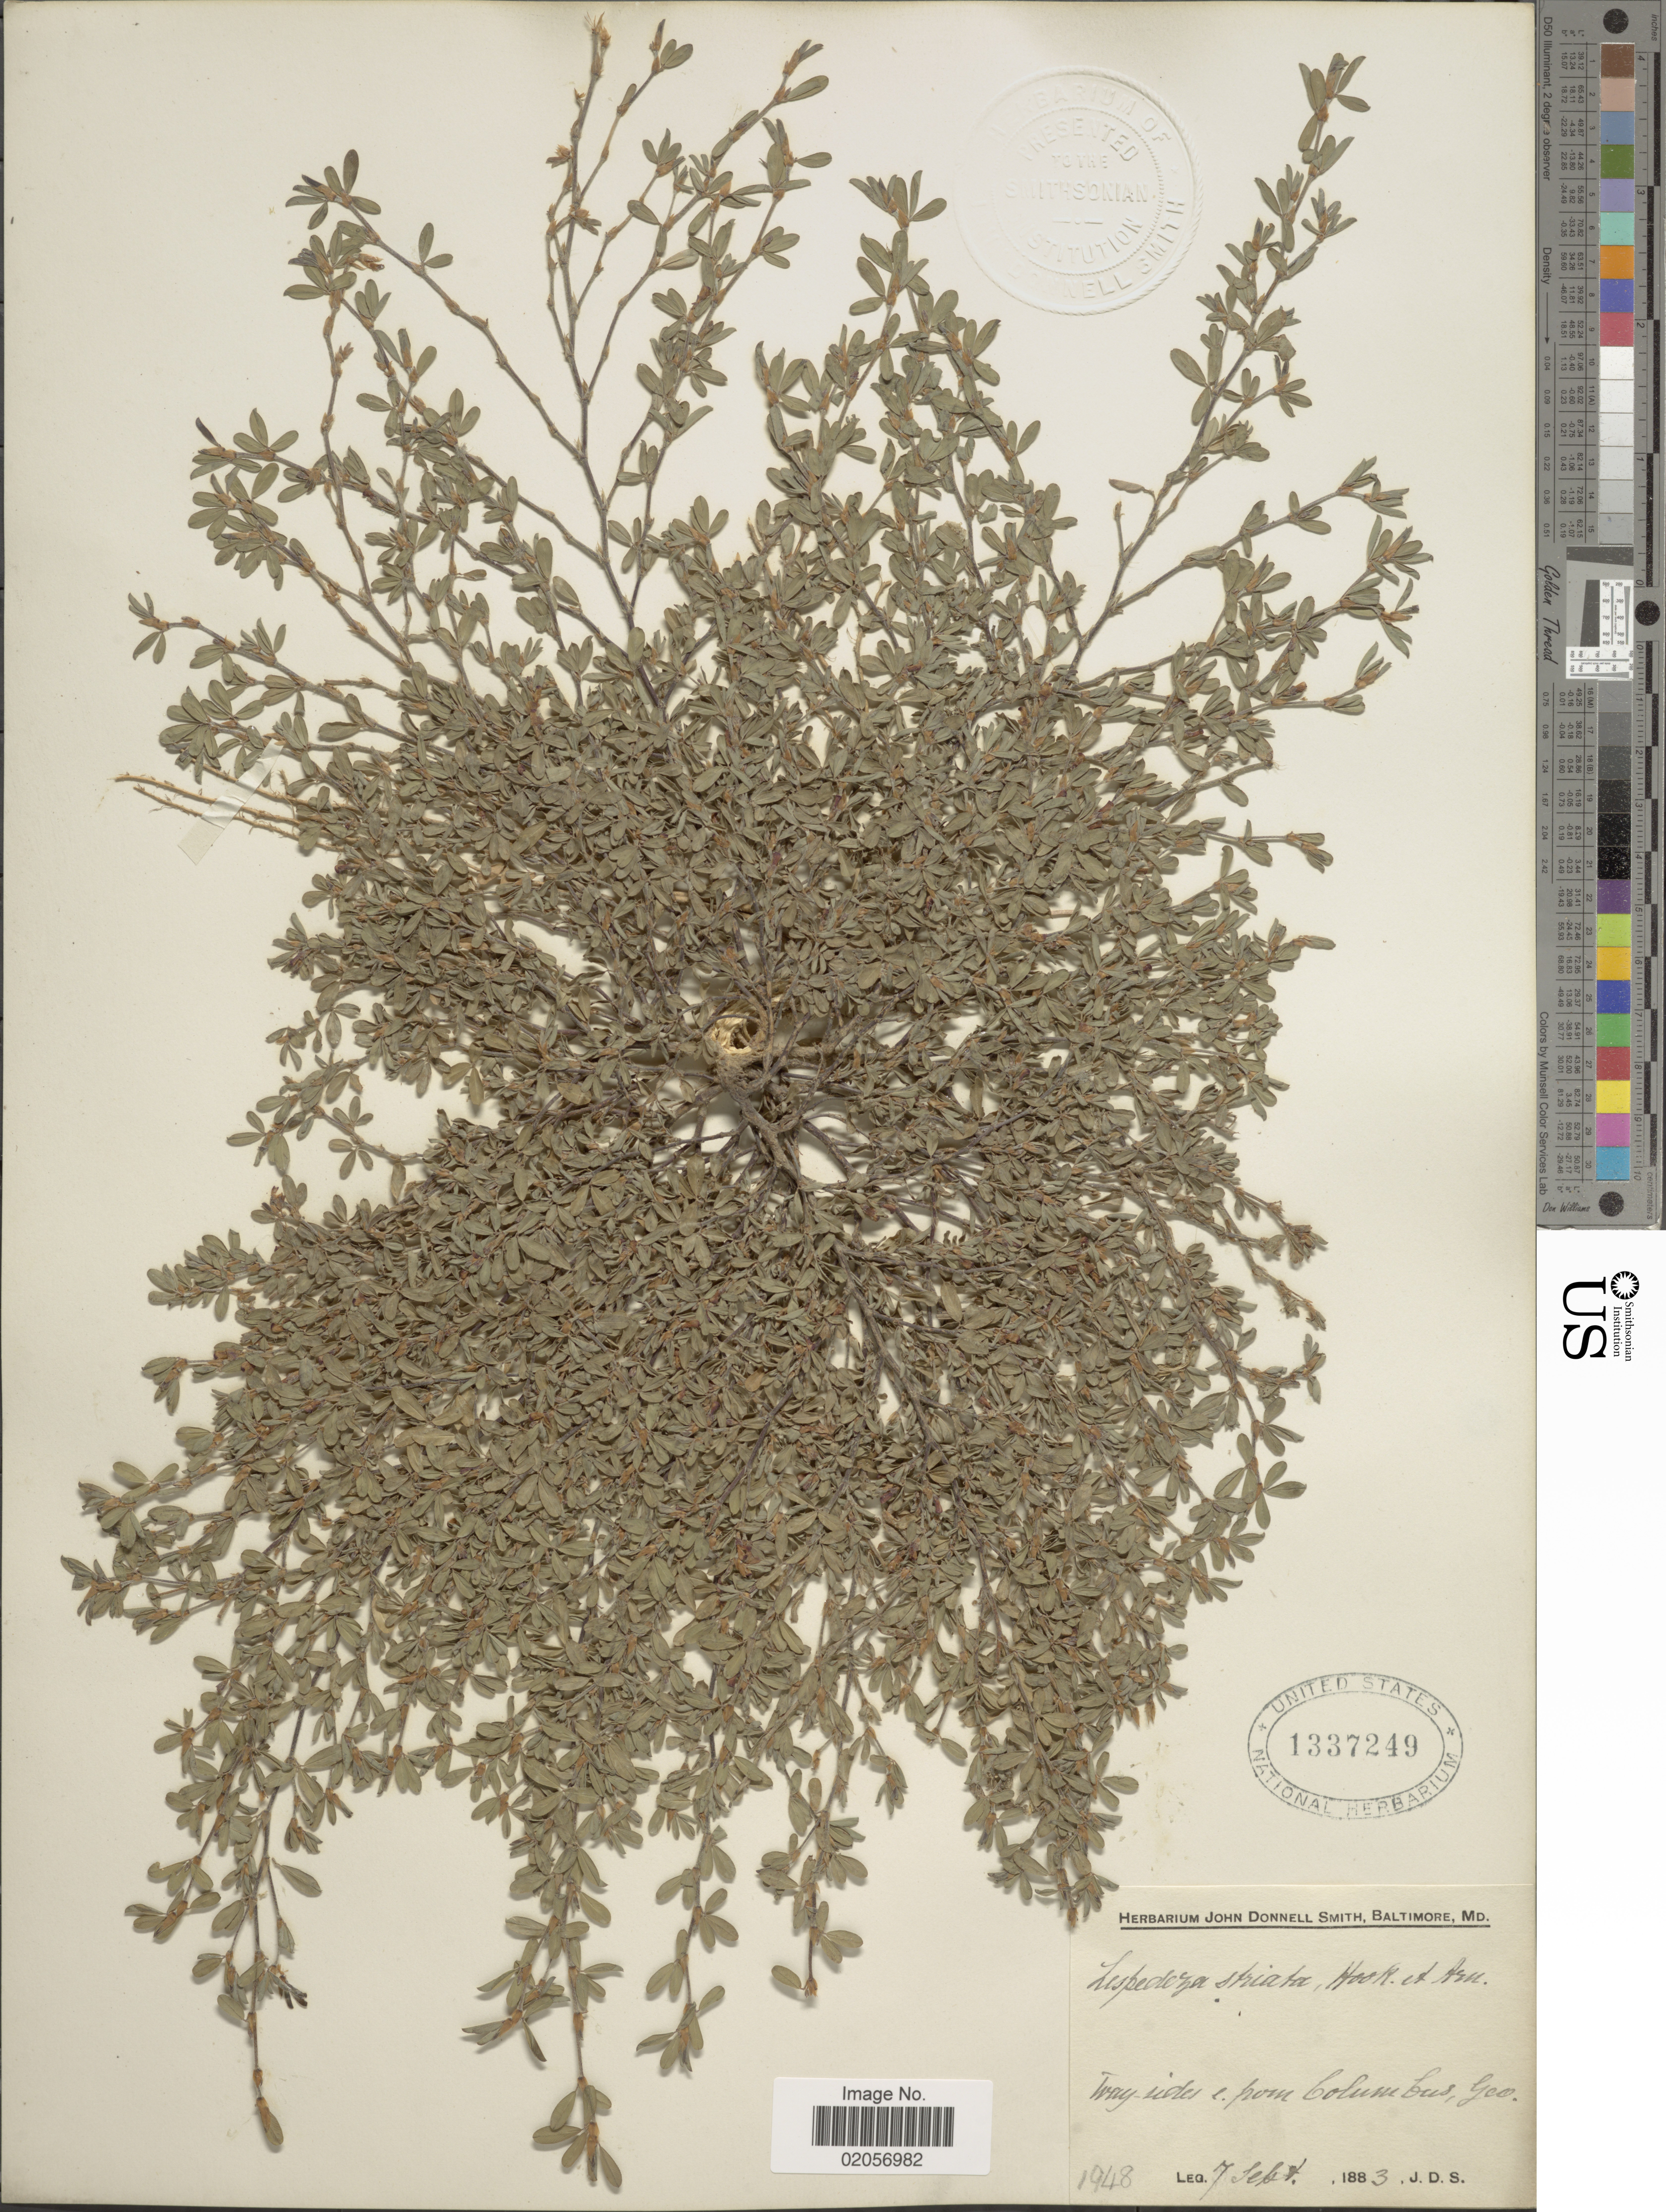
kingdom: Plantae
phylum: Tracheophyta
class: Magnoliopsida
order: Fabales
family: Fabaceae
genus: Kummerowia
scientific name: Kummerowia striata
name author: (Thunb.) Schindl.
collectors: J. Donnell Smith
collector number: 1948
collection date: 1883-09-07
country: United States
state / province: Georgia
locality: Way sides e. from Columbus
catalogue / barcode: US 1337249